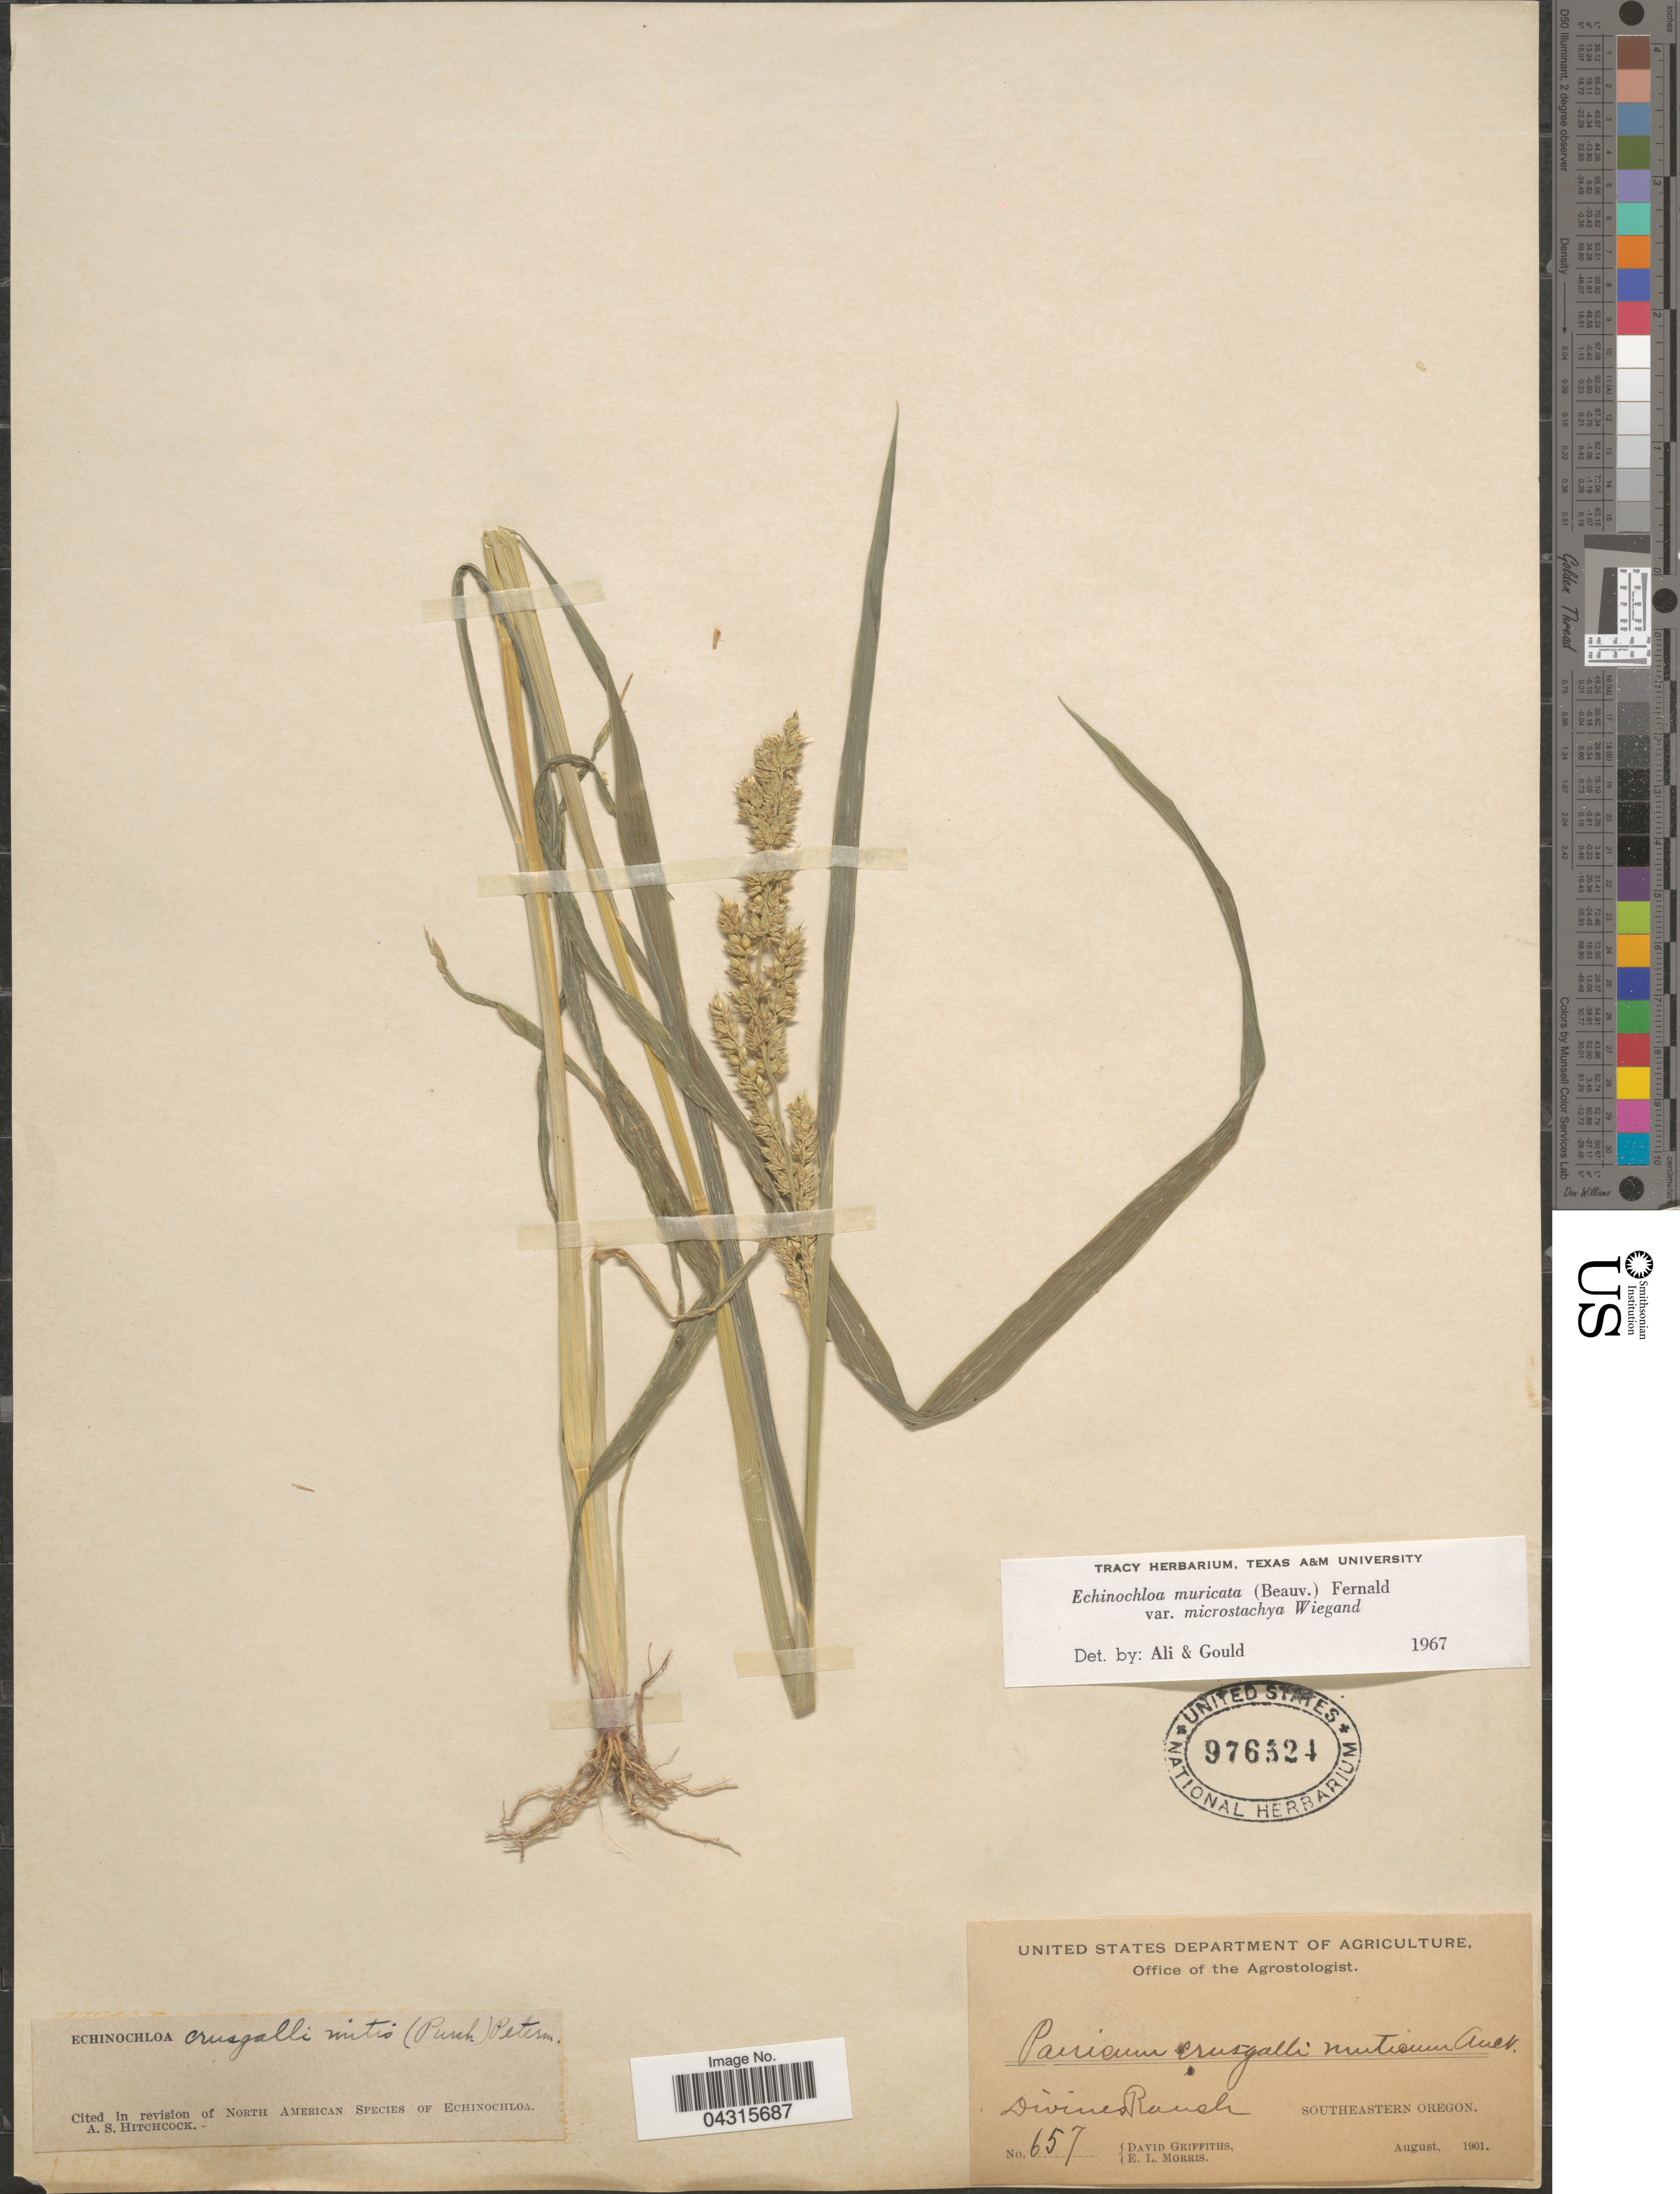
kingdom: Plantae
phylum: Tracheophyta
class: Liliopsida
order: Poales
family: Poaceae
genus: Echinochloa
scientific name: Echinochloa muricata var. microstachya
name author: Wiegand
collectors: D. Griffiths & E. Morris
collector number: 657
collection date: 1901-08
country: United States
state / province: Oregon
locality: Divines Ranch. Southeastern Oregon.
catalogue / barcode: US 976524